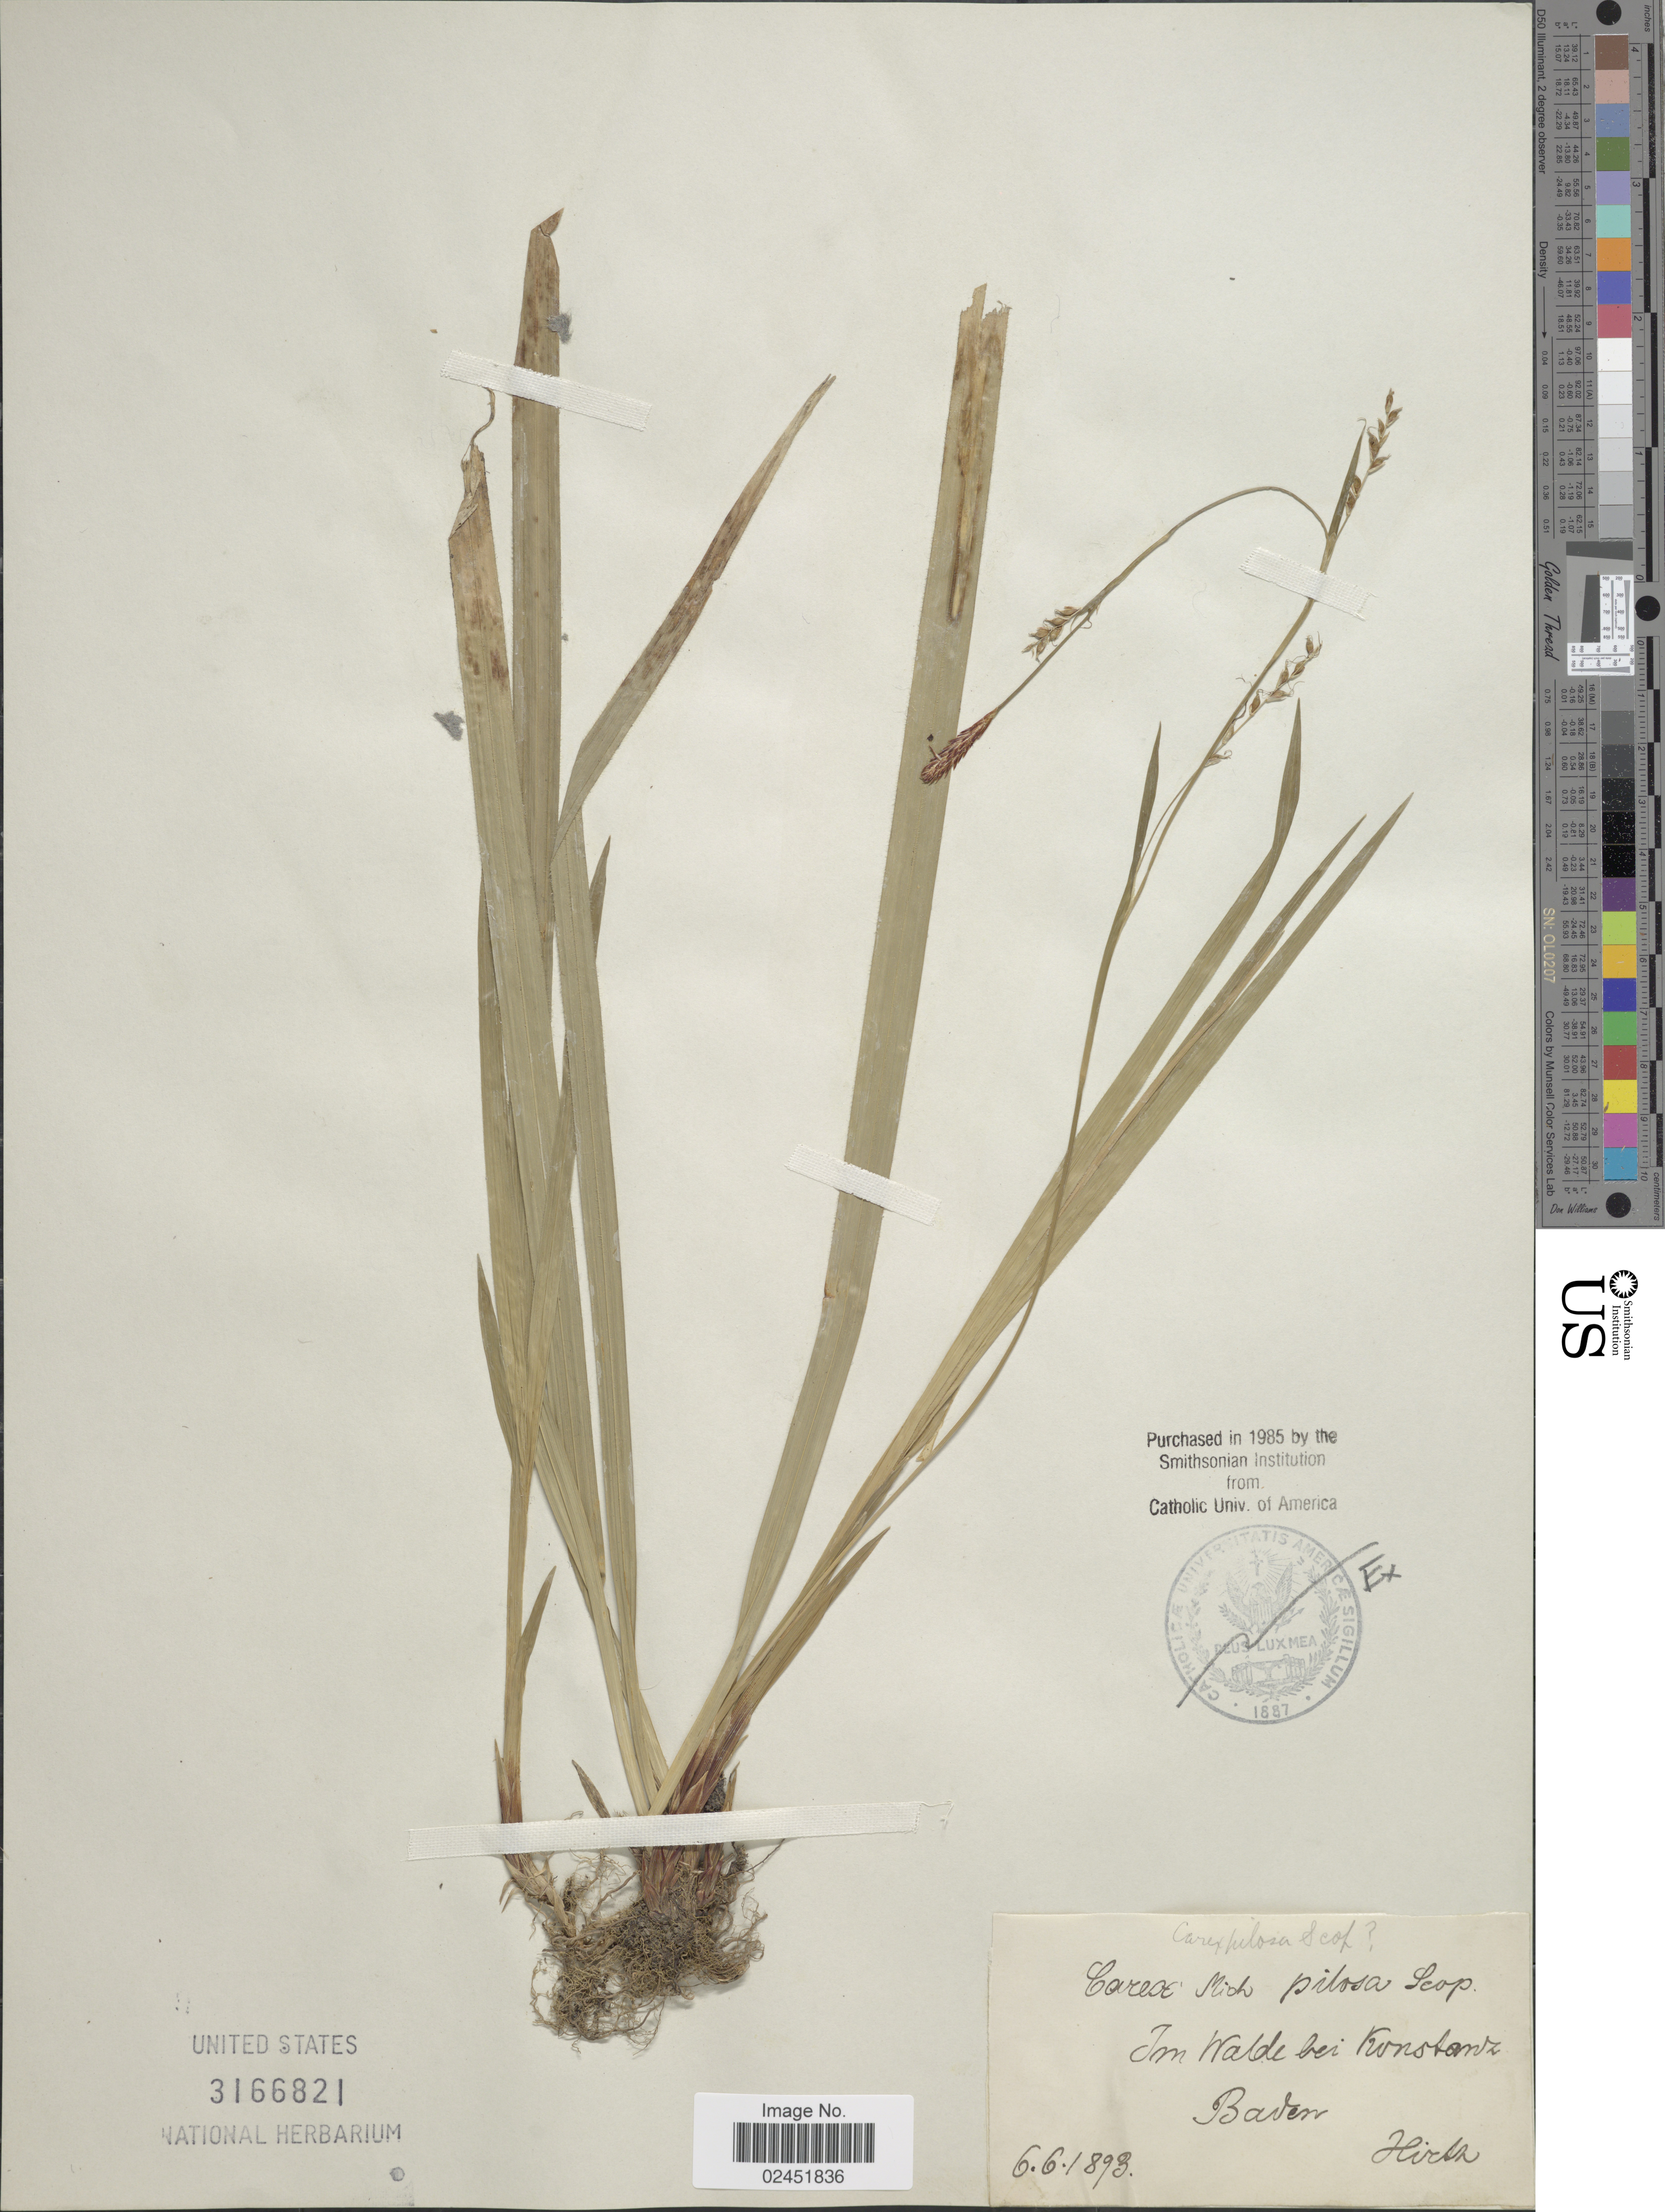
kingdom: Plantae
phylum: Tracheophyta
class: Liliopsida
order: Poales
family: Cyperaceae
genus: Carex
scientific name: Carex pilosa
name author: Scop.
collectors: Hirtz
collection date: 1893-06-06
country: Germany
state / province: Baden-Württemberg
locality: Im Walde bei Konstanz Baden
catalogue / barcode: US 3166821